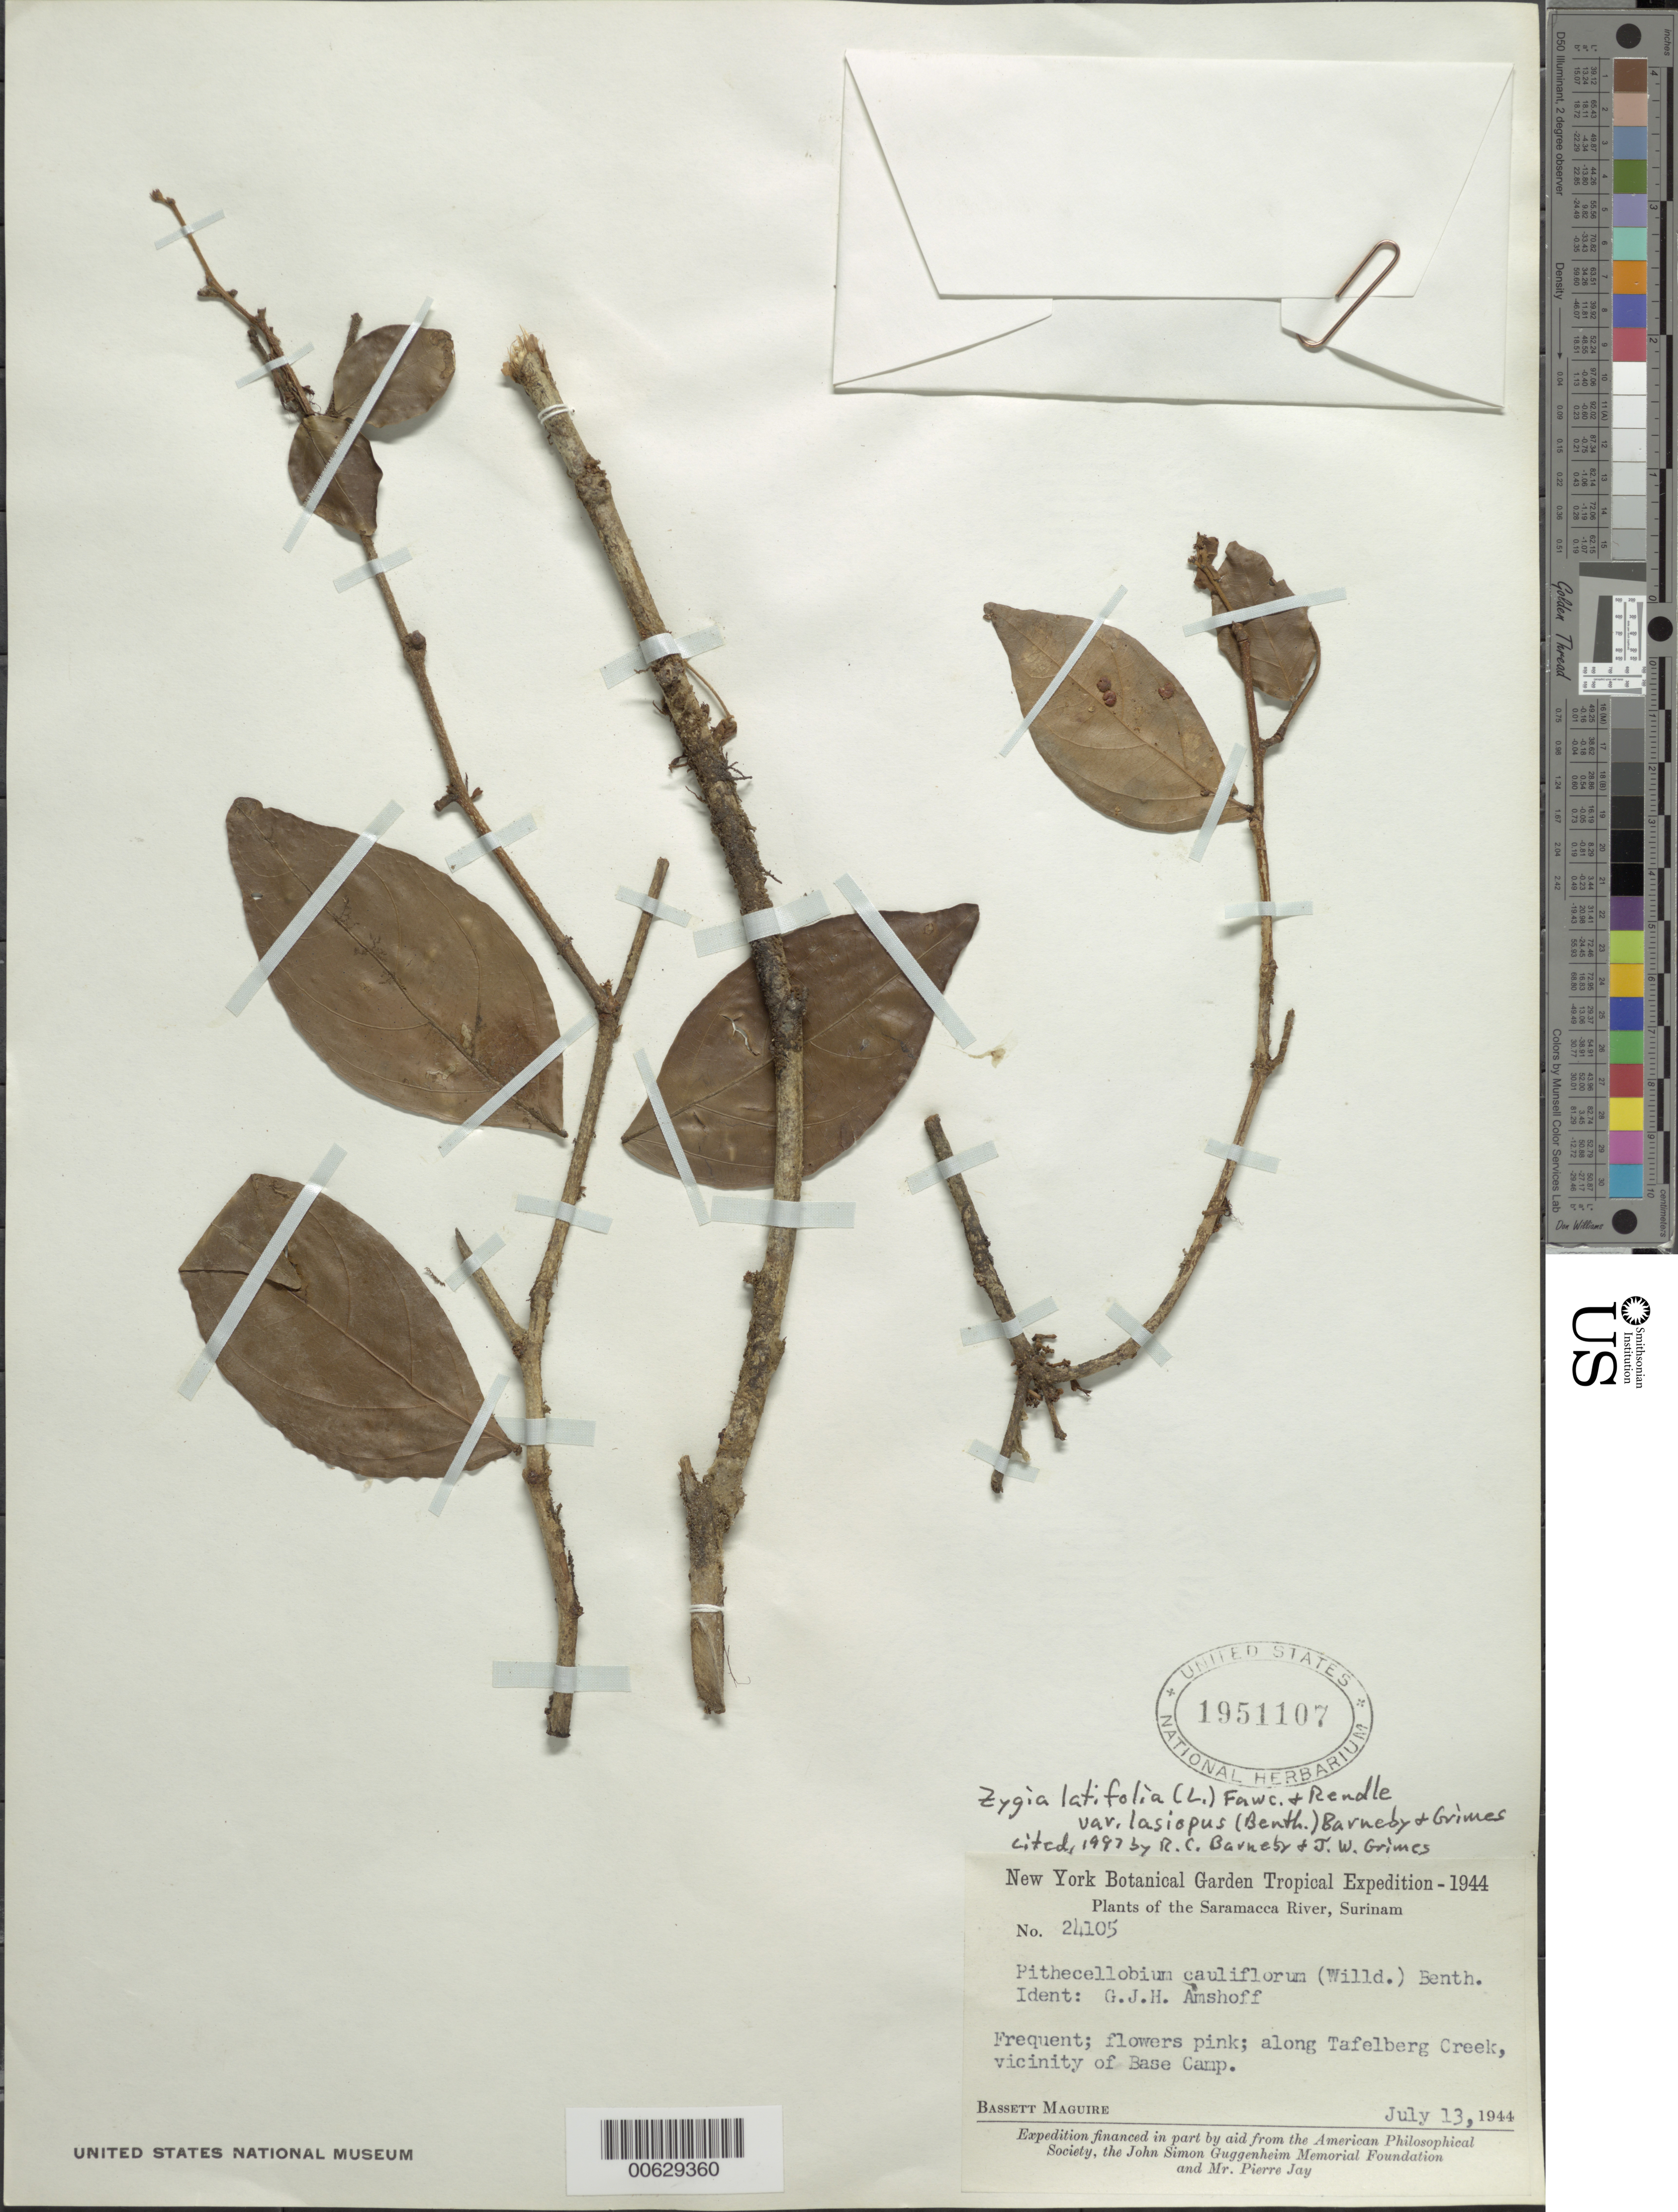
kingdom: Plantae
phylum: Tracheophyta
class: Magnoliopsida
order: Fabales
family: Fabaceae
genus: Zygia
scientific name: Zygia latifolia var. lasiopus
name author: (Benth.) Barneby & J.W. Grimes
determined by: Barneby, R. C.; Grimes, J. W.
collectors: B. Maguire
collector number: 24105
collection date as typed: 13-Jul-44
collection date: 1944-07-13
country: Suriname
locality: Saramacca River, Tafelberg Creek, vicinity of Base Camp 1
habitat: Along creek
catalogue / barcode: US 1951107